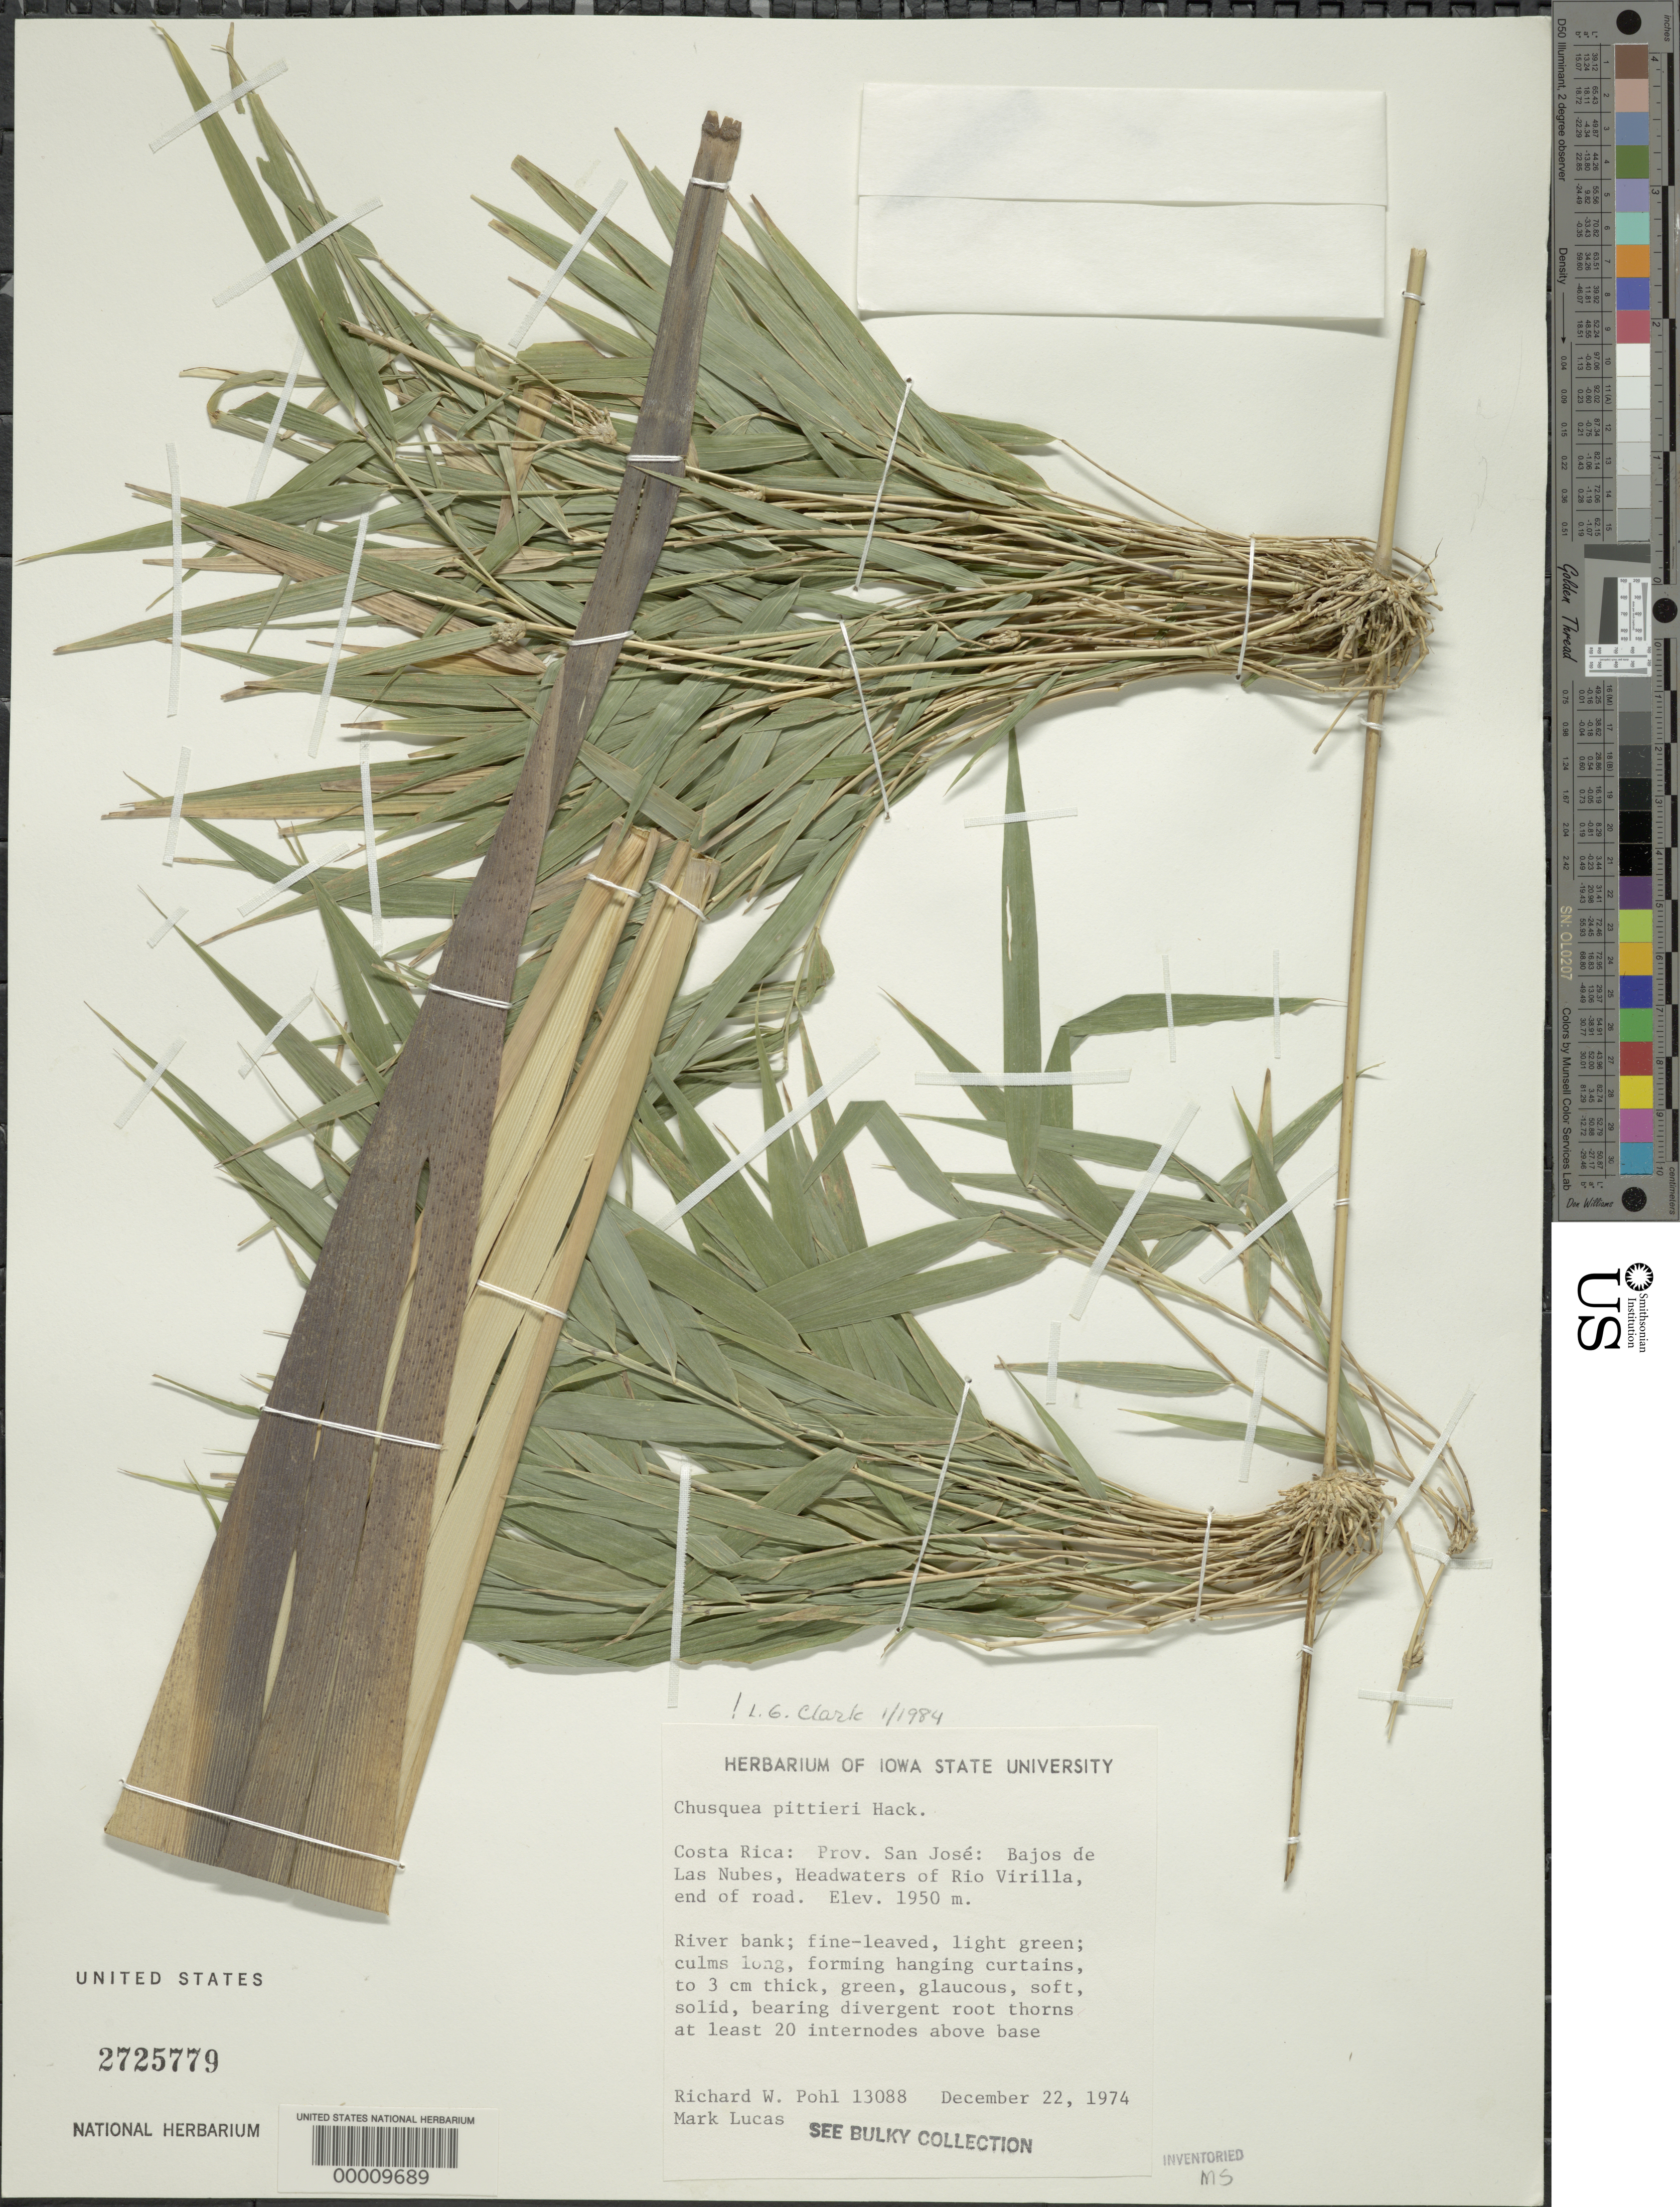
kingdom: Plantae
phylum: Tracheophyta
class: Liliopsida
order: Poales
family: Poaceae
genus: Chusquea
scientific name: Chusquea pittieri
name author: Hack.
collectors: R. W. Pohl & M. Lucas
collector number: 13088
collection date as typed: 22 Dec 1974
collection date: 1974-12-22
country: Costa Rica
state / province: San José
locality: Bajos de las nubes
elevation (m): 1950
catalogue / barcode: US 2725779